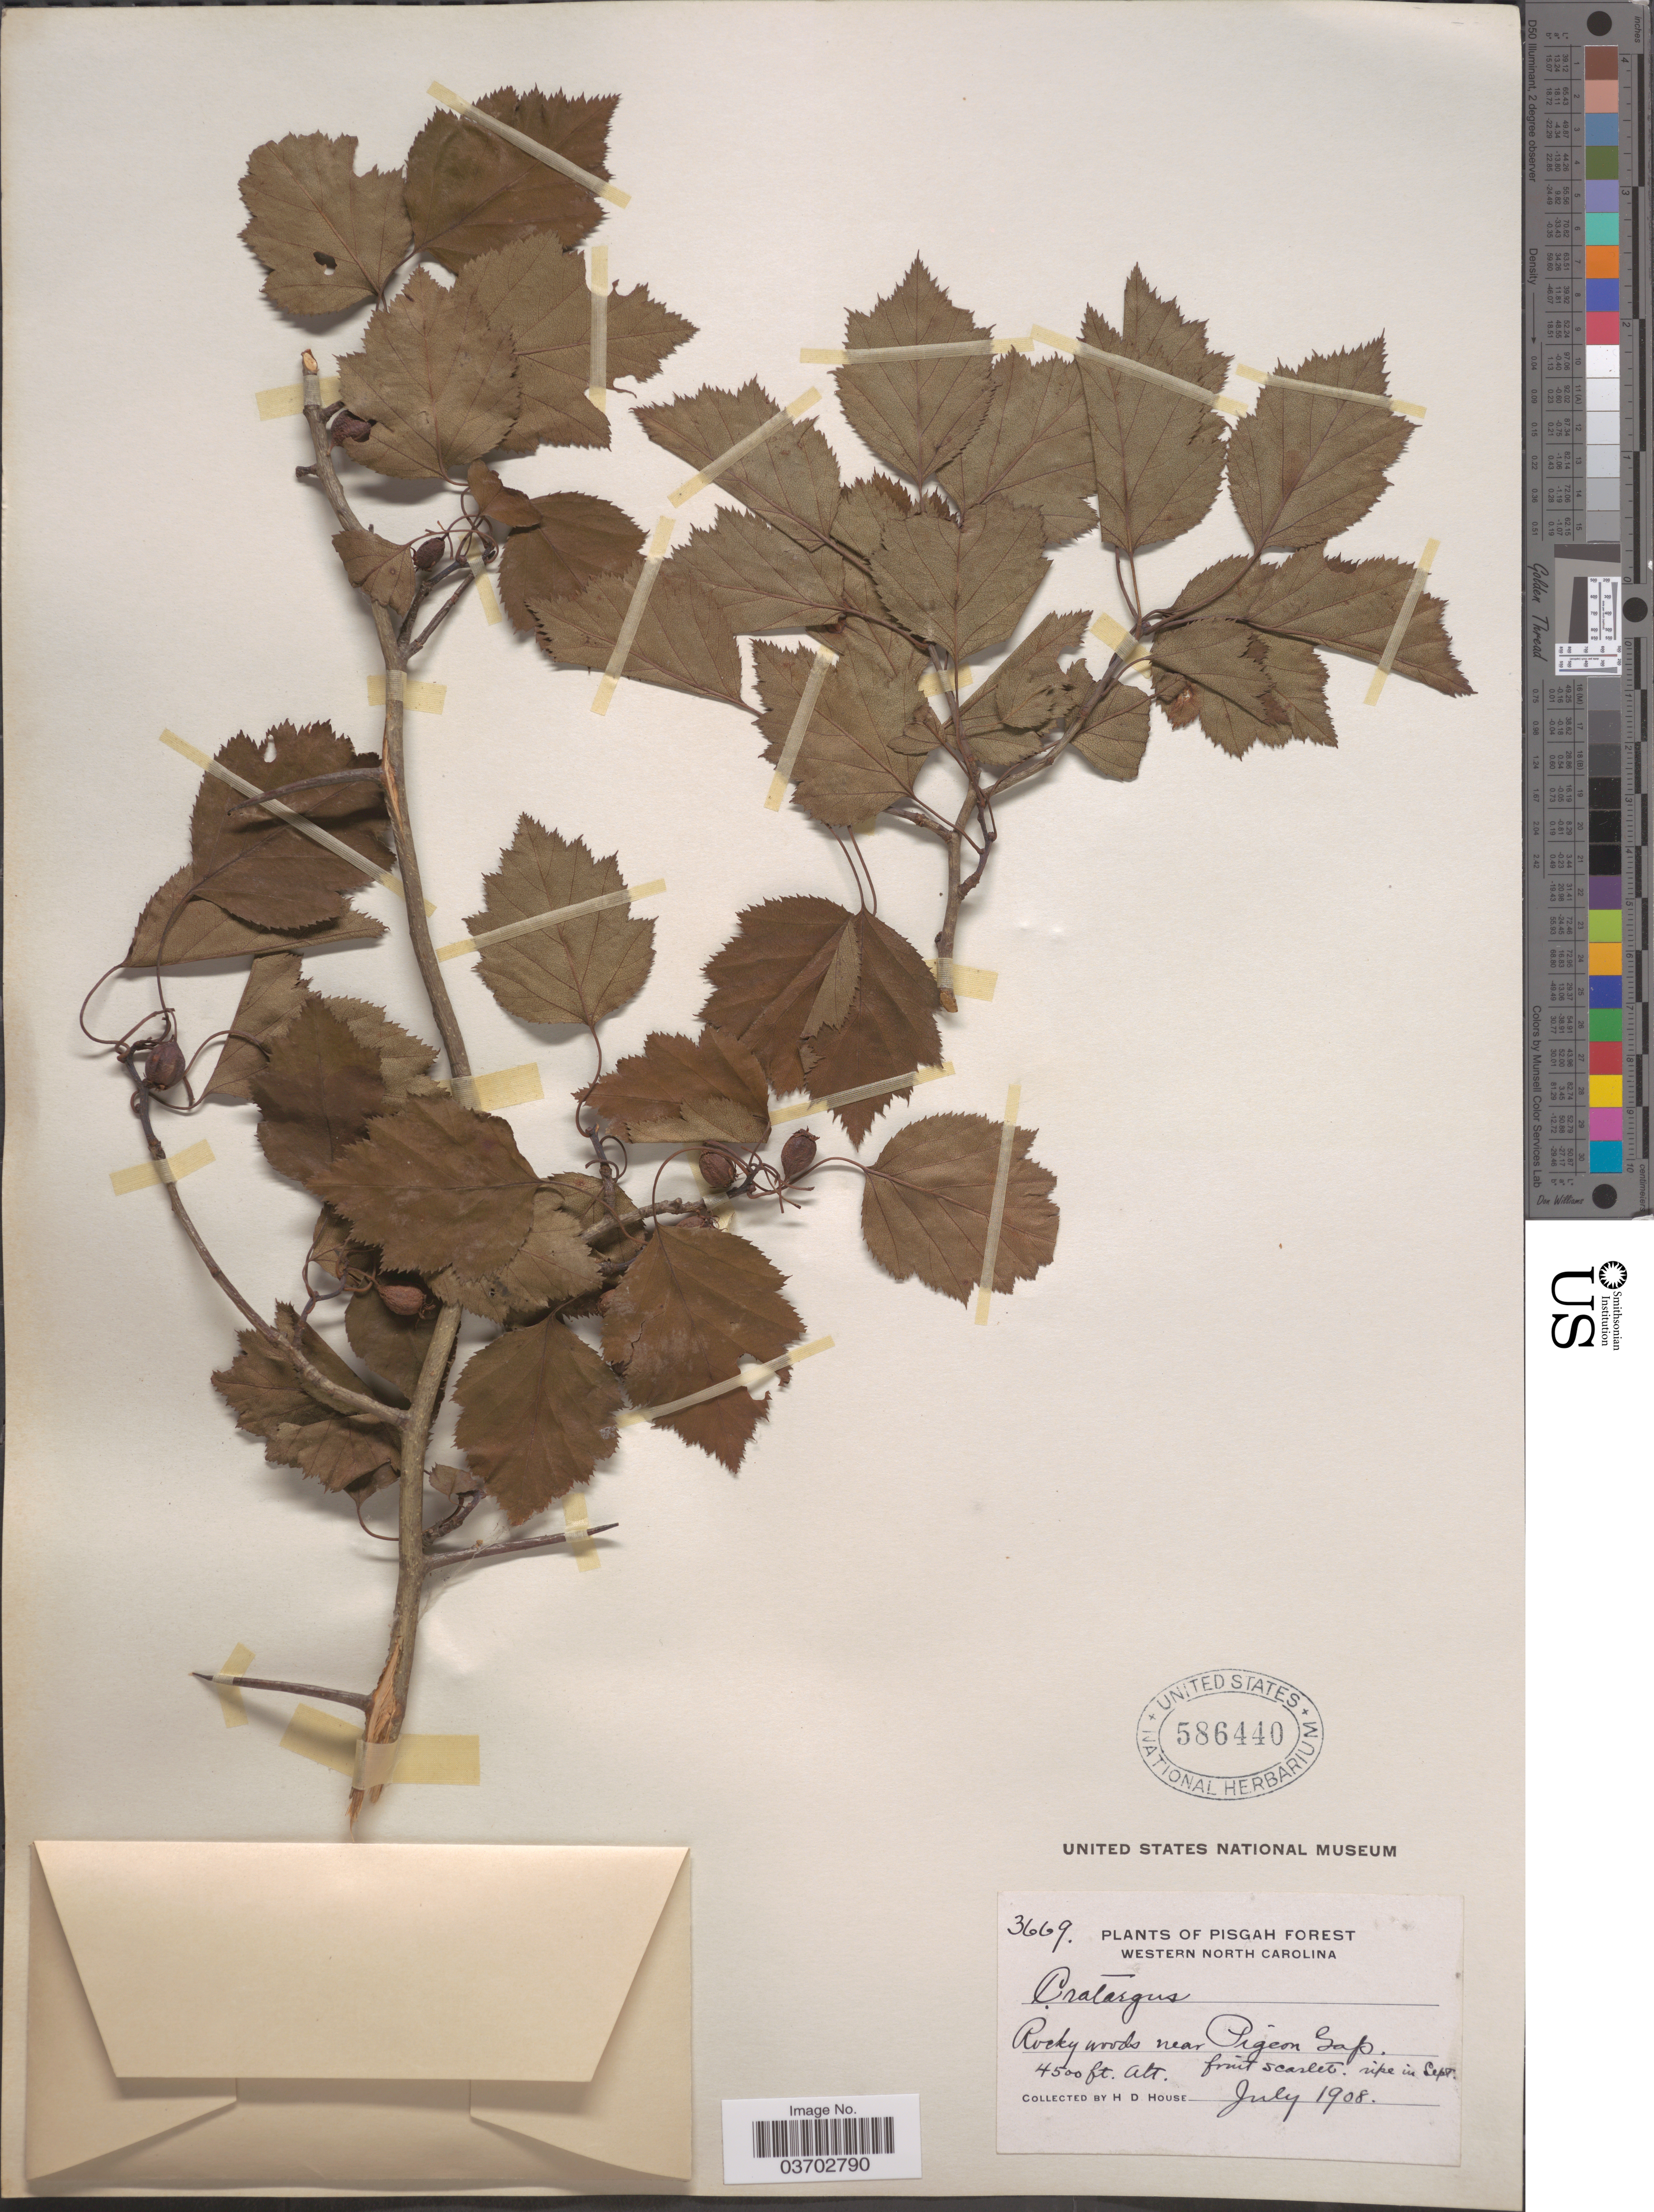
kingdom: Plantae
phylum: Tracheophyta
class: Magnoliopsida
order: Rosales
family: Rosaceae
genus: Crataegus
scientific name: Crataegus sp.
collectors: H. D. House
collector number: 3669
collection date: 1908-07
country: United States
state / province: North Carolina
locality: Pisgah Forest. Western North Carolina. Rocky woods near Pigeon Gap.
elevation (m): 1372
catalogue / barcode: US 586440